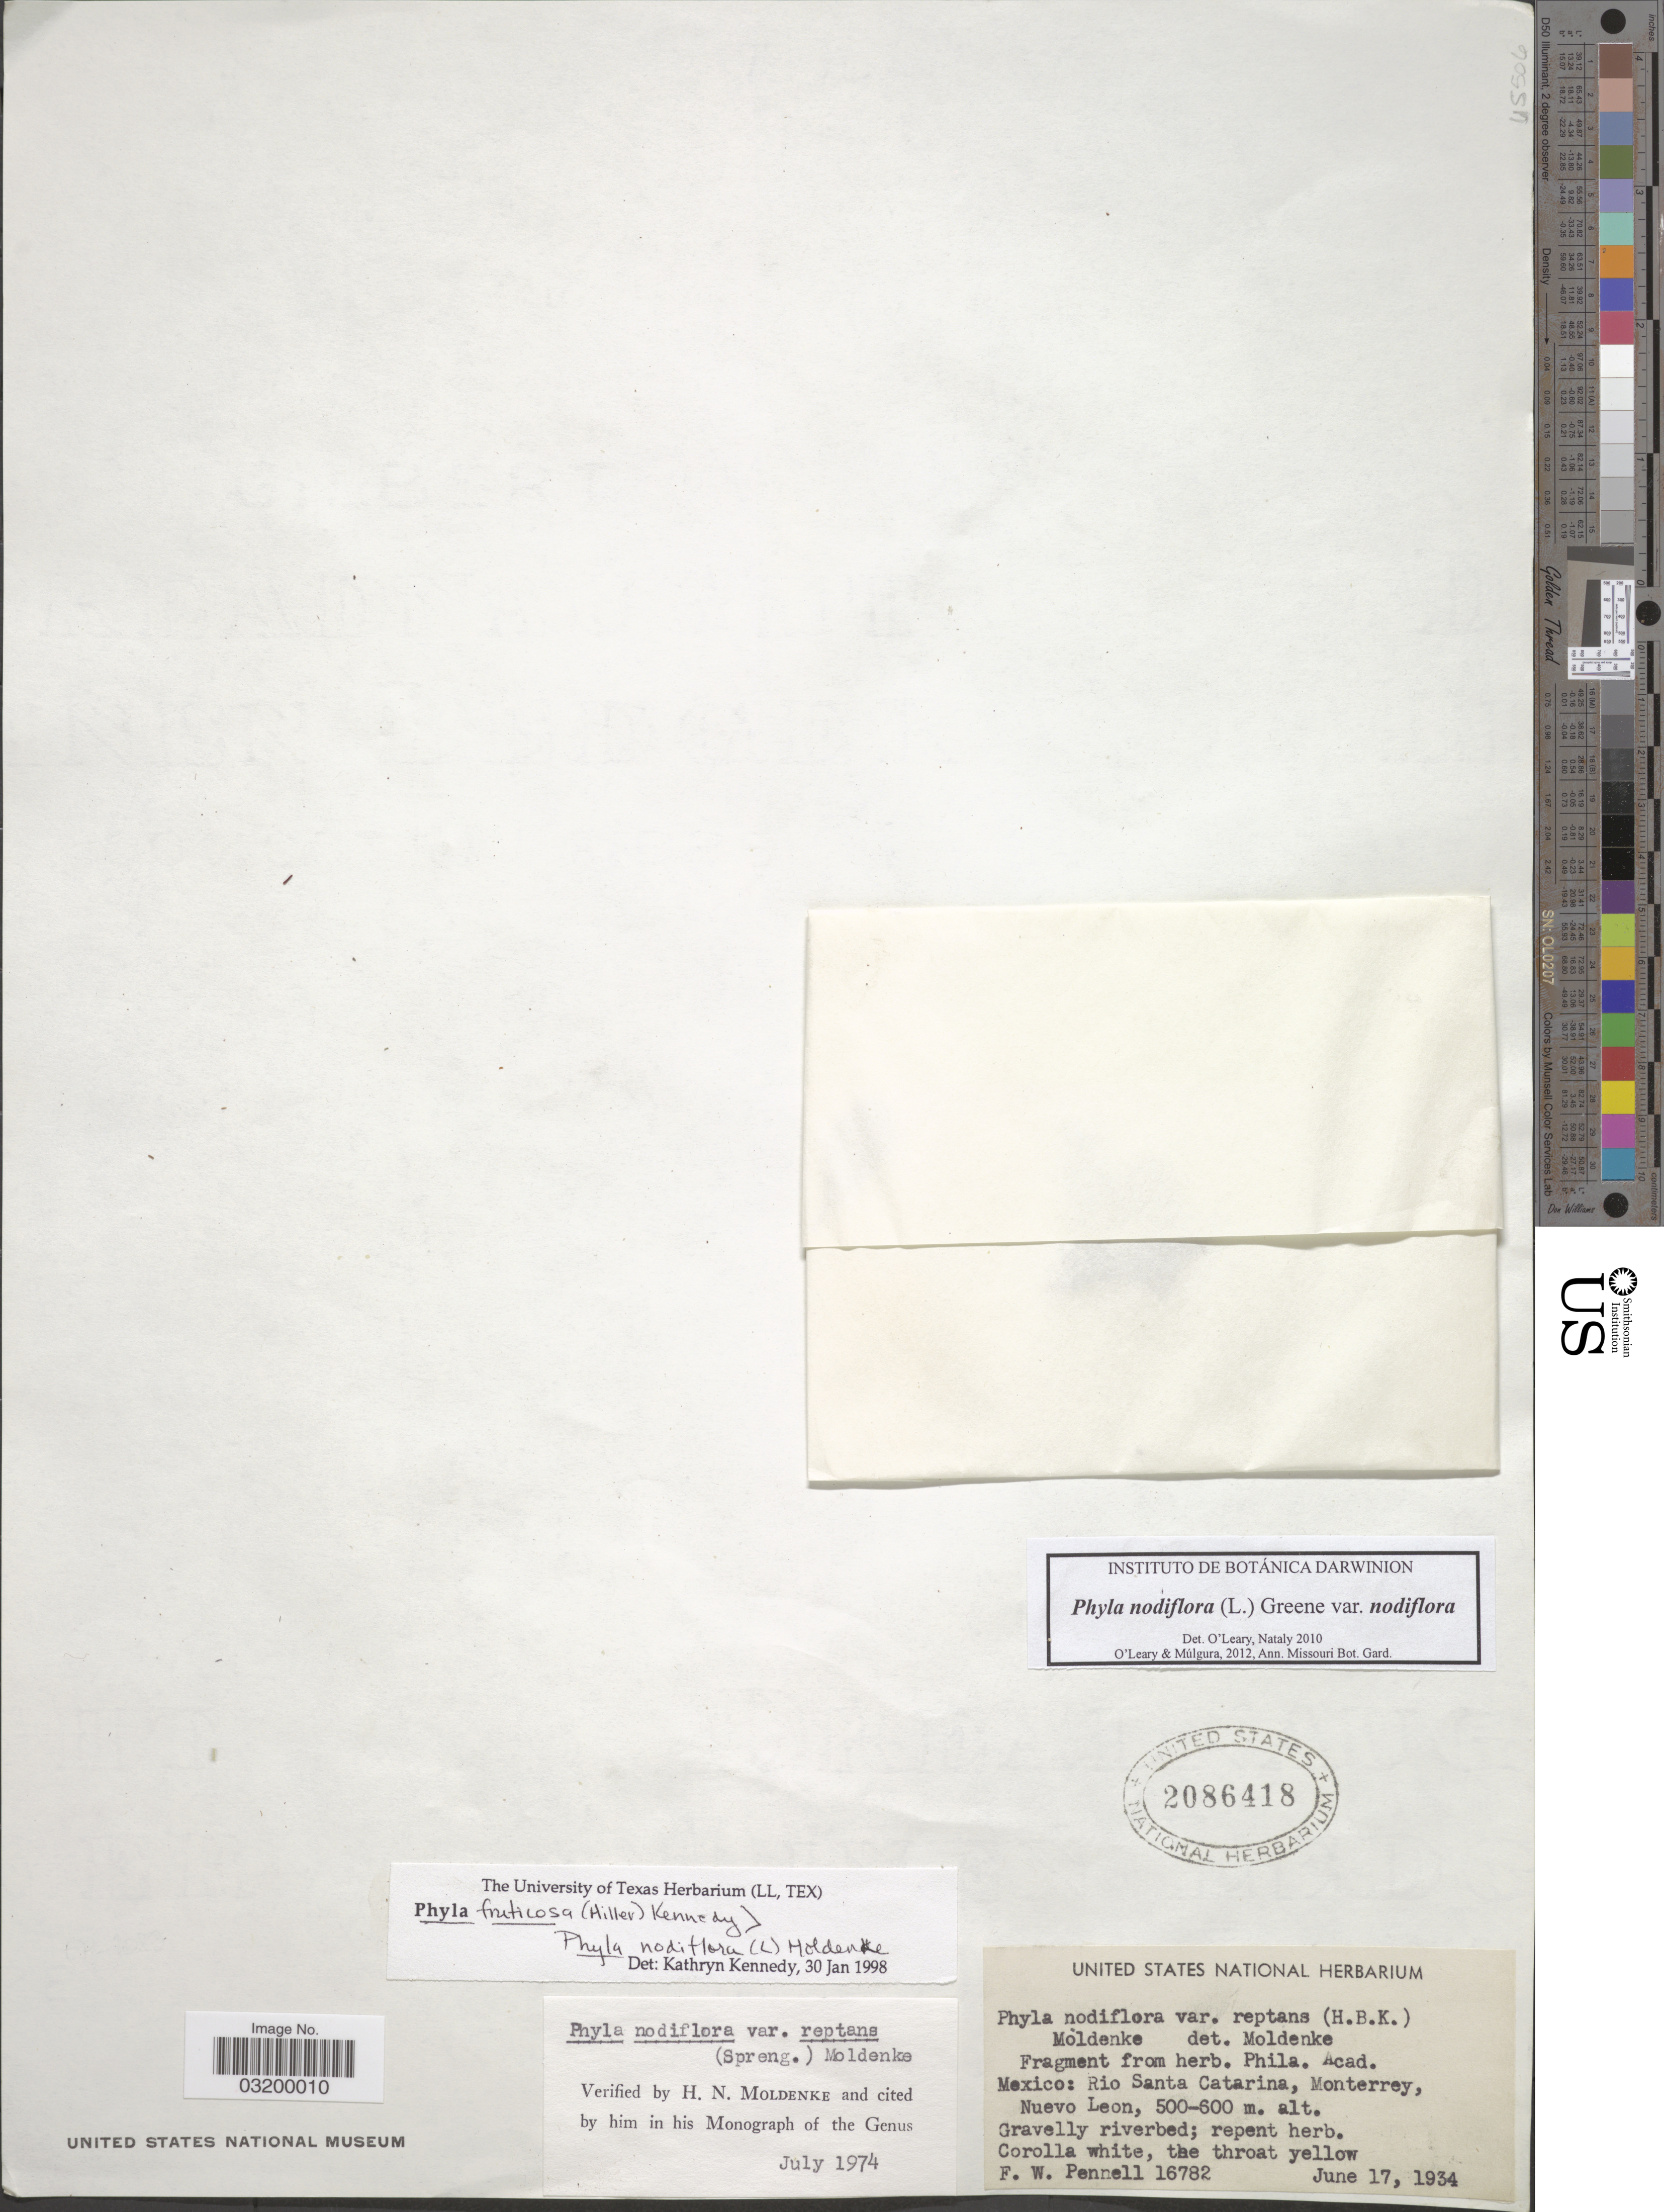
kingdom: Plantae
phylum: Tracheophyta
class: Magnoliopsida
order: Lamiales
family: Verbenaceae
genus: Phyla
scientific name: Phyla nodiflora var. nodiflora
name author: (L.) Greene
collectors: F. W. Pennell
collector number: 16782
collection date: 1934-06-17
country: Mexico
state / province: Nuevo León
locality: Rio Santa Catarina, Monterrey.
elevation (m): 500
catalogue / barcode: US 2086418